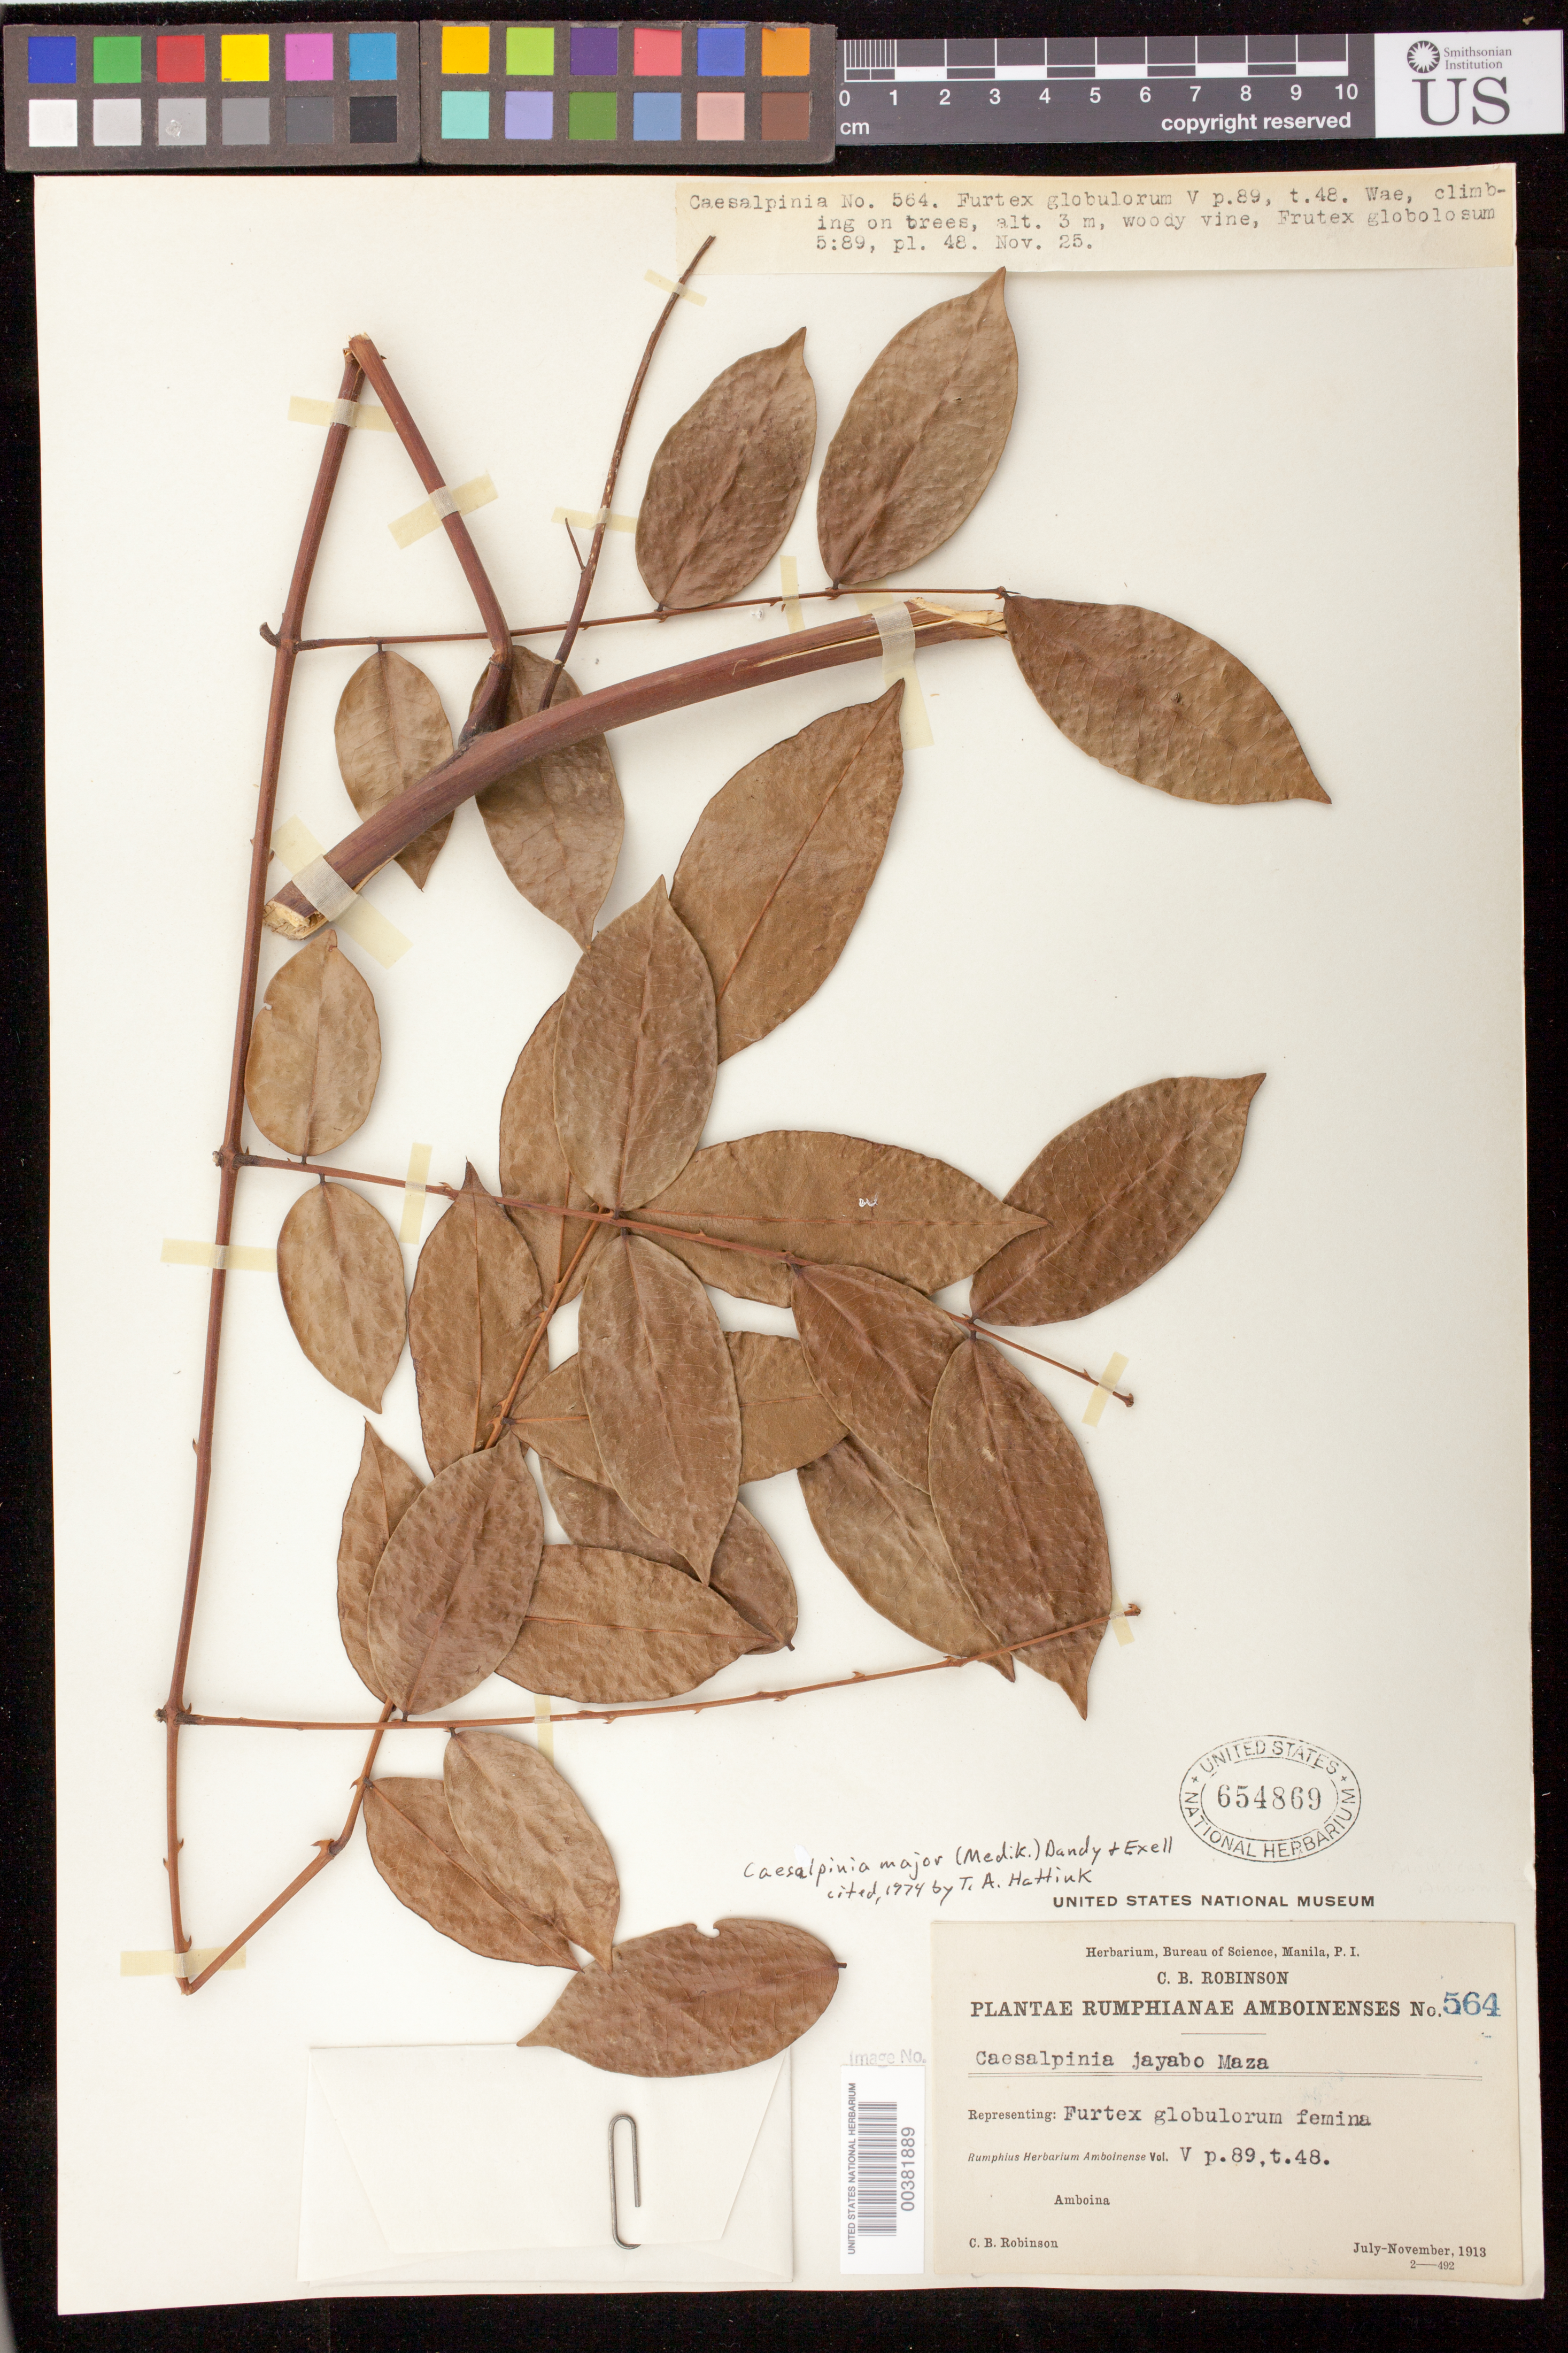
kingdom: Plantae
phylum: Tracheophyta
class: Magnoliopsida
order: Fabales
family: Fabaceae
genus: Guilandina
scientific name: Guilandina major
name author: (Medik.) Small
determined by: Wagner, W. L., (BOT), Smithsonian Institution - National Museum of Natural History (UNITED STATES)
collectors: C. Robinson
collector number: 564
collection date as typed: Jul 1913 to -- Nov 1913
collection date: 1913-07/1913-11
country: Indonesia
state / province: Maluku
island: Amboina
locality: Amboina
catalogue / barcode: US 654869